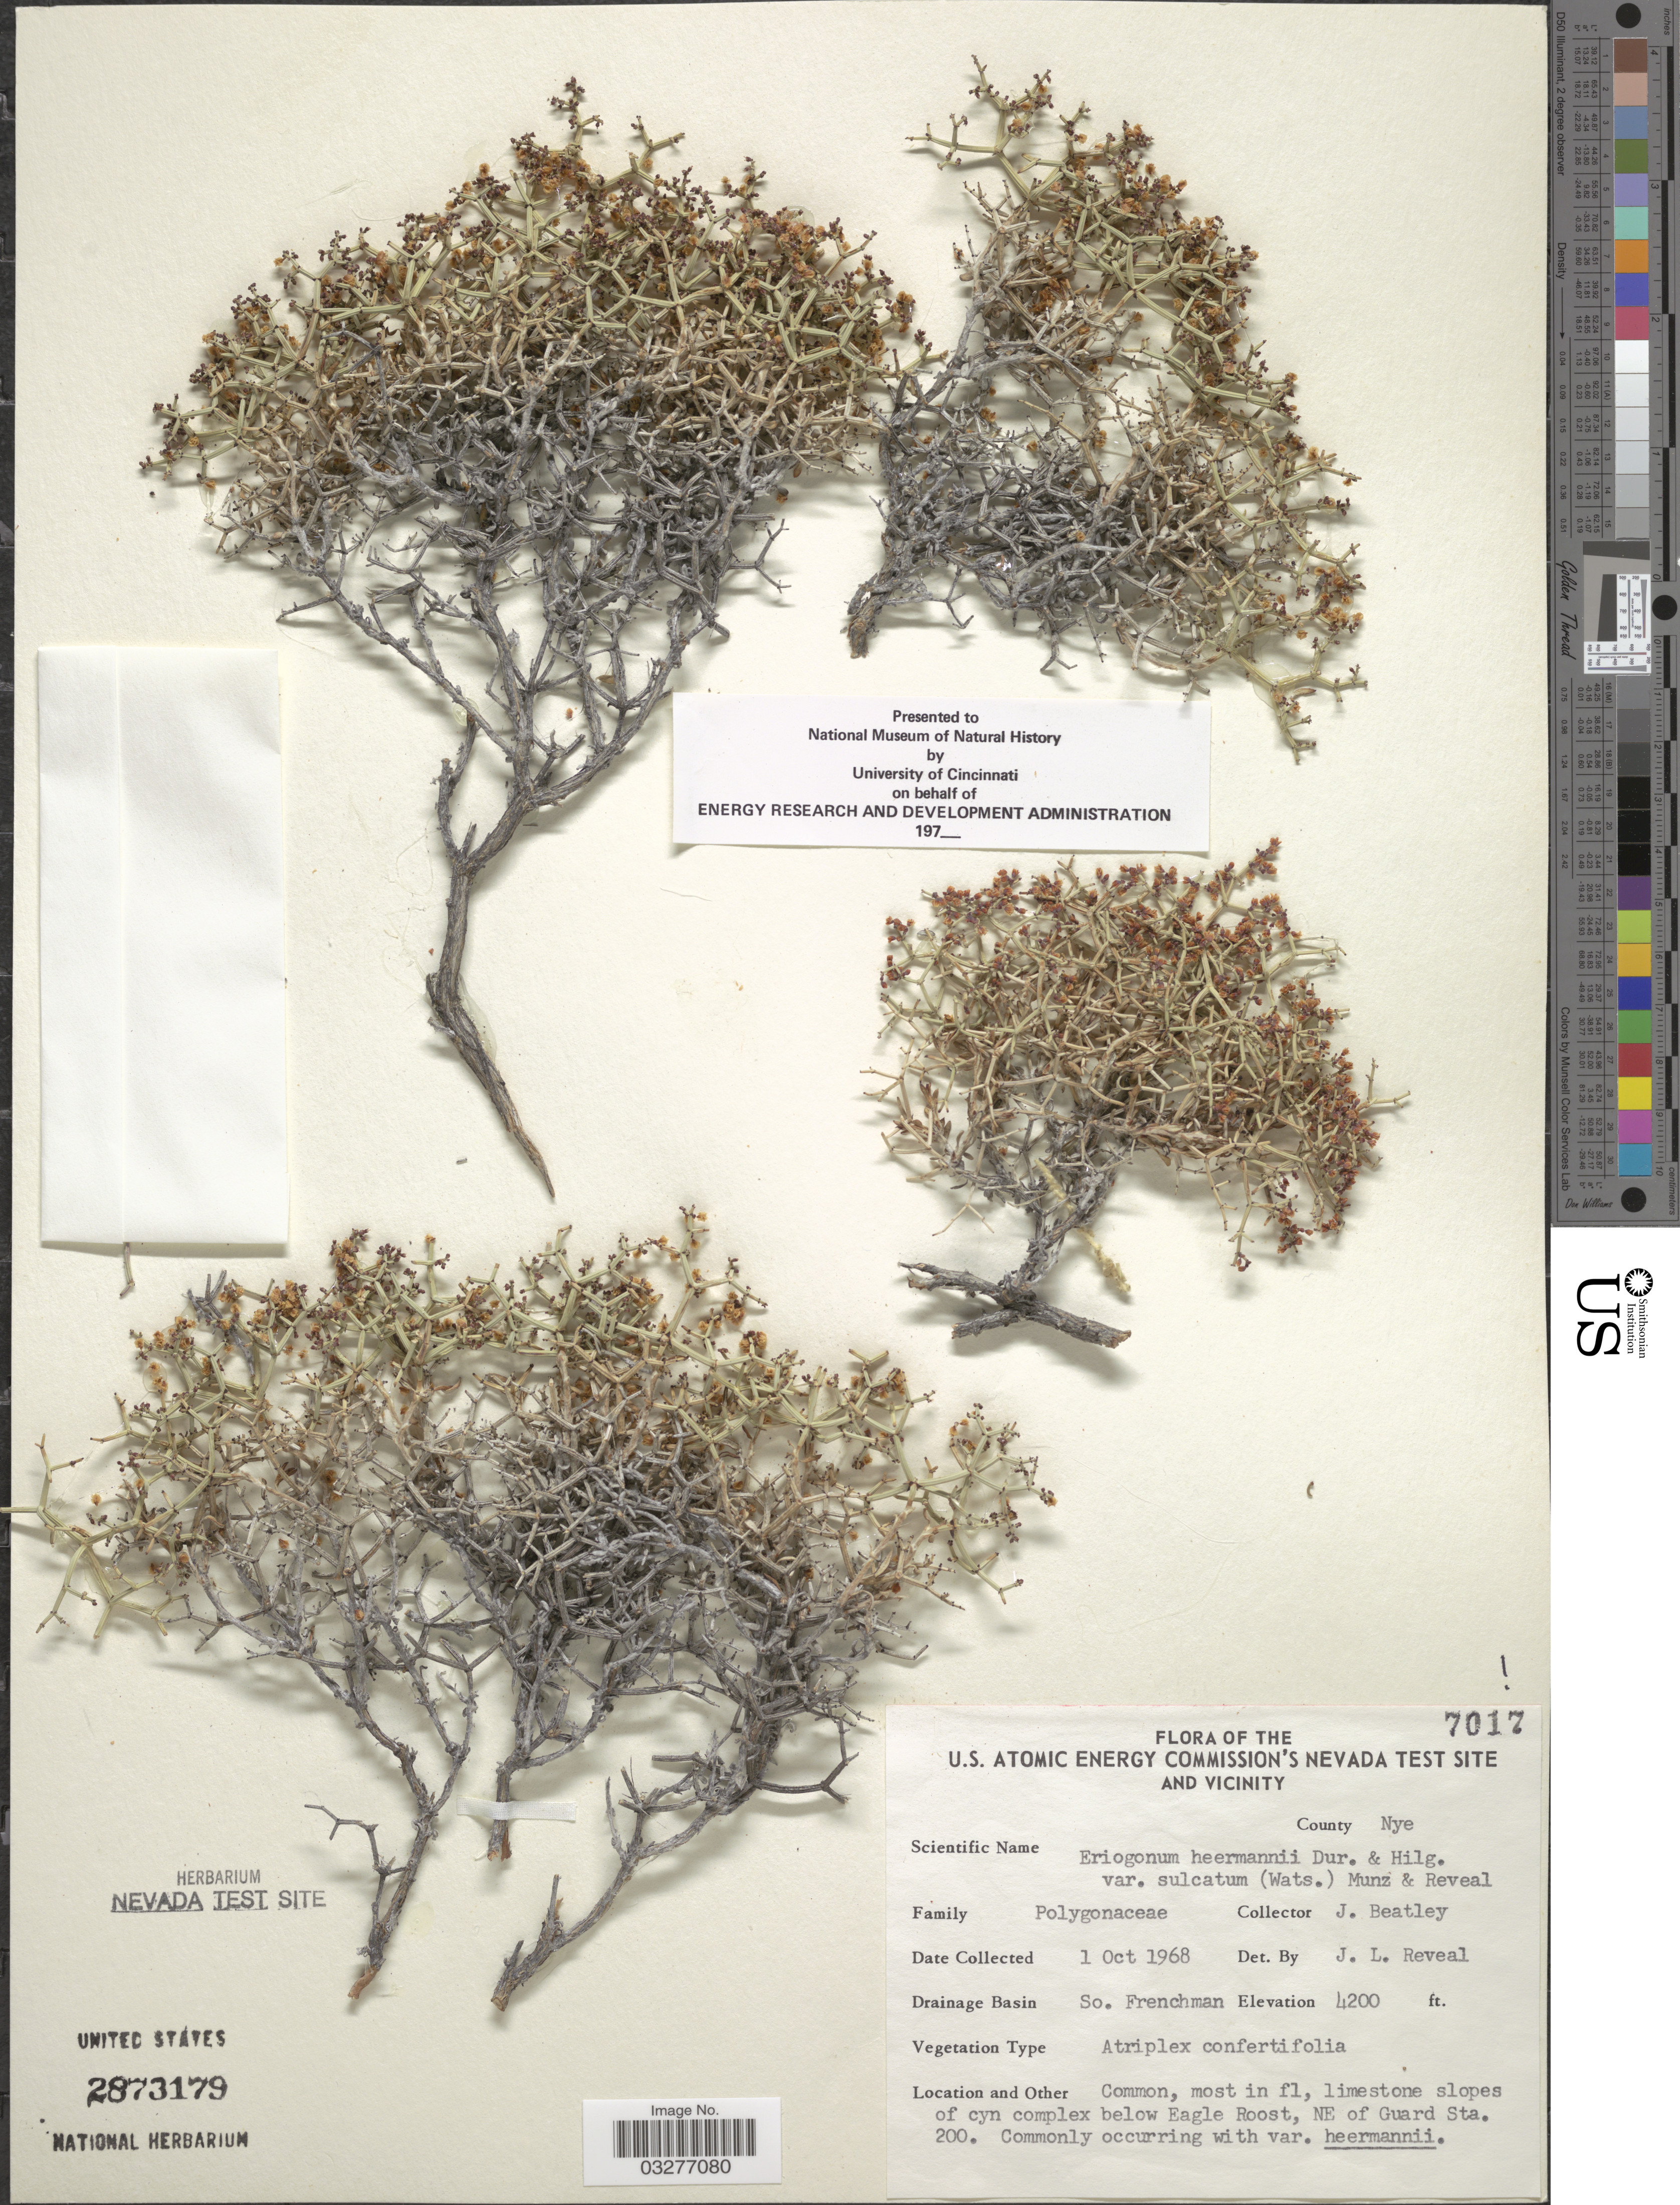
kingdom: Plantae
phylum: Tracheophyta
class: Magnoliopsida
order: Caryophyllales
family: Polygonaceae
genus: Eriogonum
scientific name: Eriogonum heermannii var. sulcatum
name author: (S. Watson) Munz & Reveal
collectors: J. C. Beatley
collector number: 7017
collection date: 1968-10-01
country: United States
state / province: Nevada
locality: U.S. Atomic Energy Commission's Nevada Test Site and Vicinity. County Nye. Drainage Basin So. Frenchman. Limestone slopes of cyn complex below Eagle Roost, NE of Guard Sta. 200.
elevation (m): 1280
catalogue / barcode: US 2873179